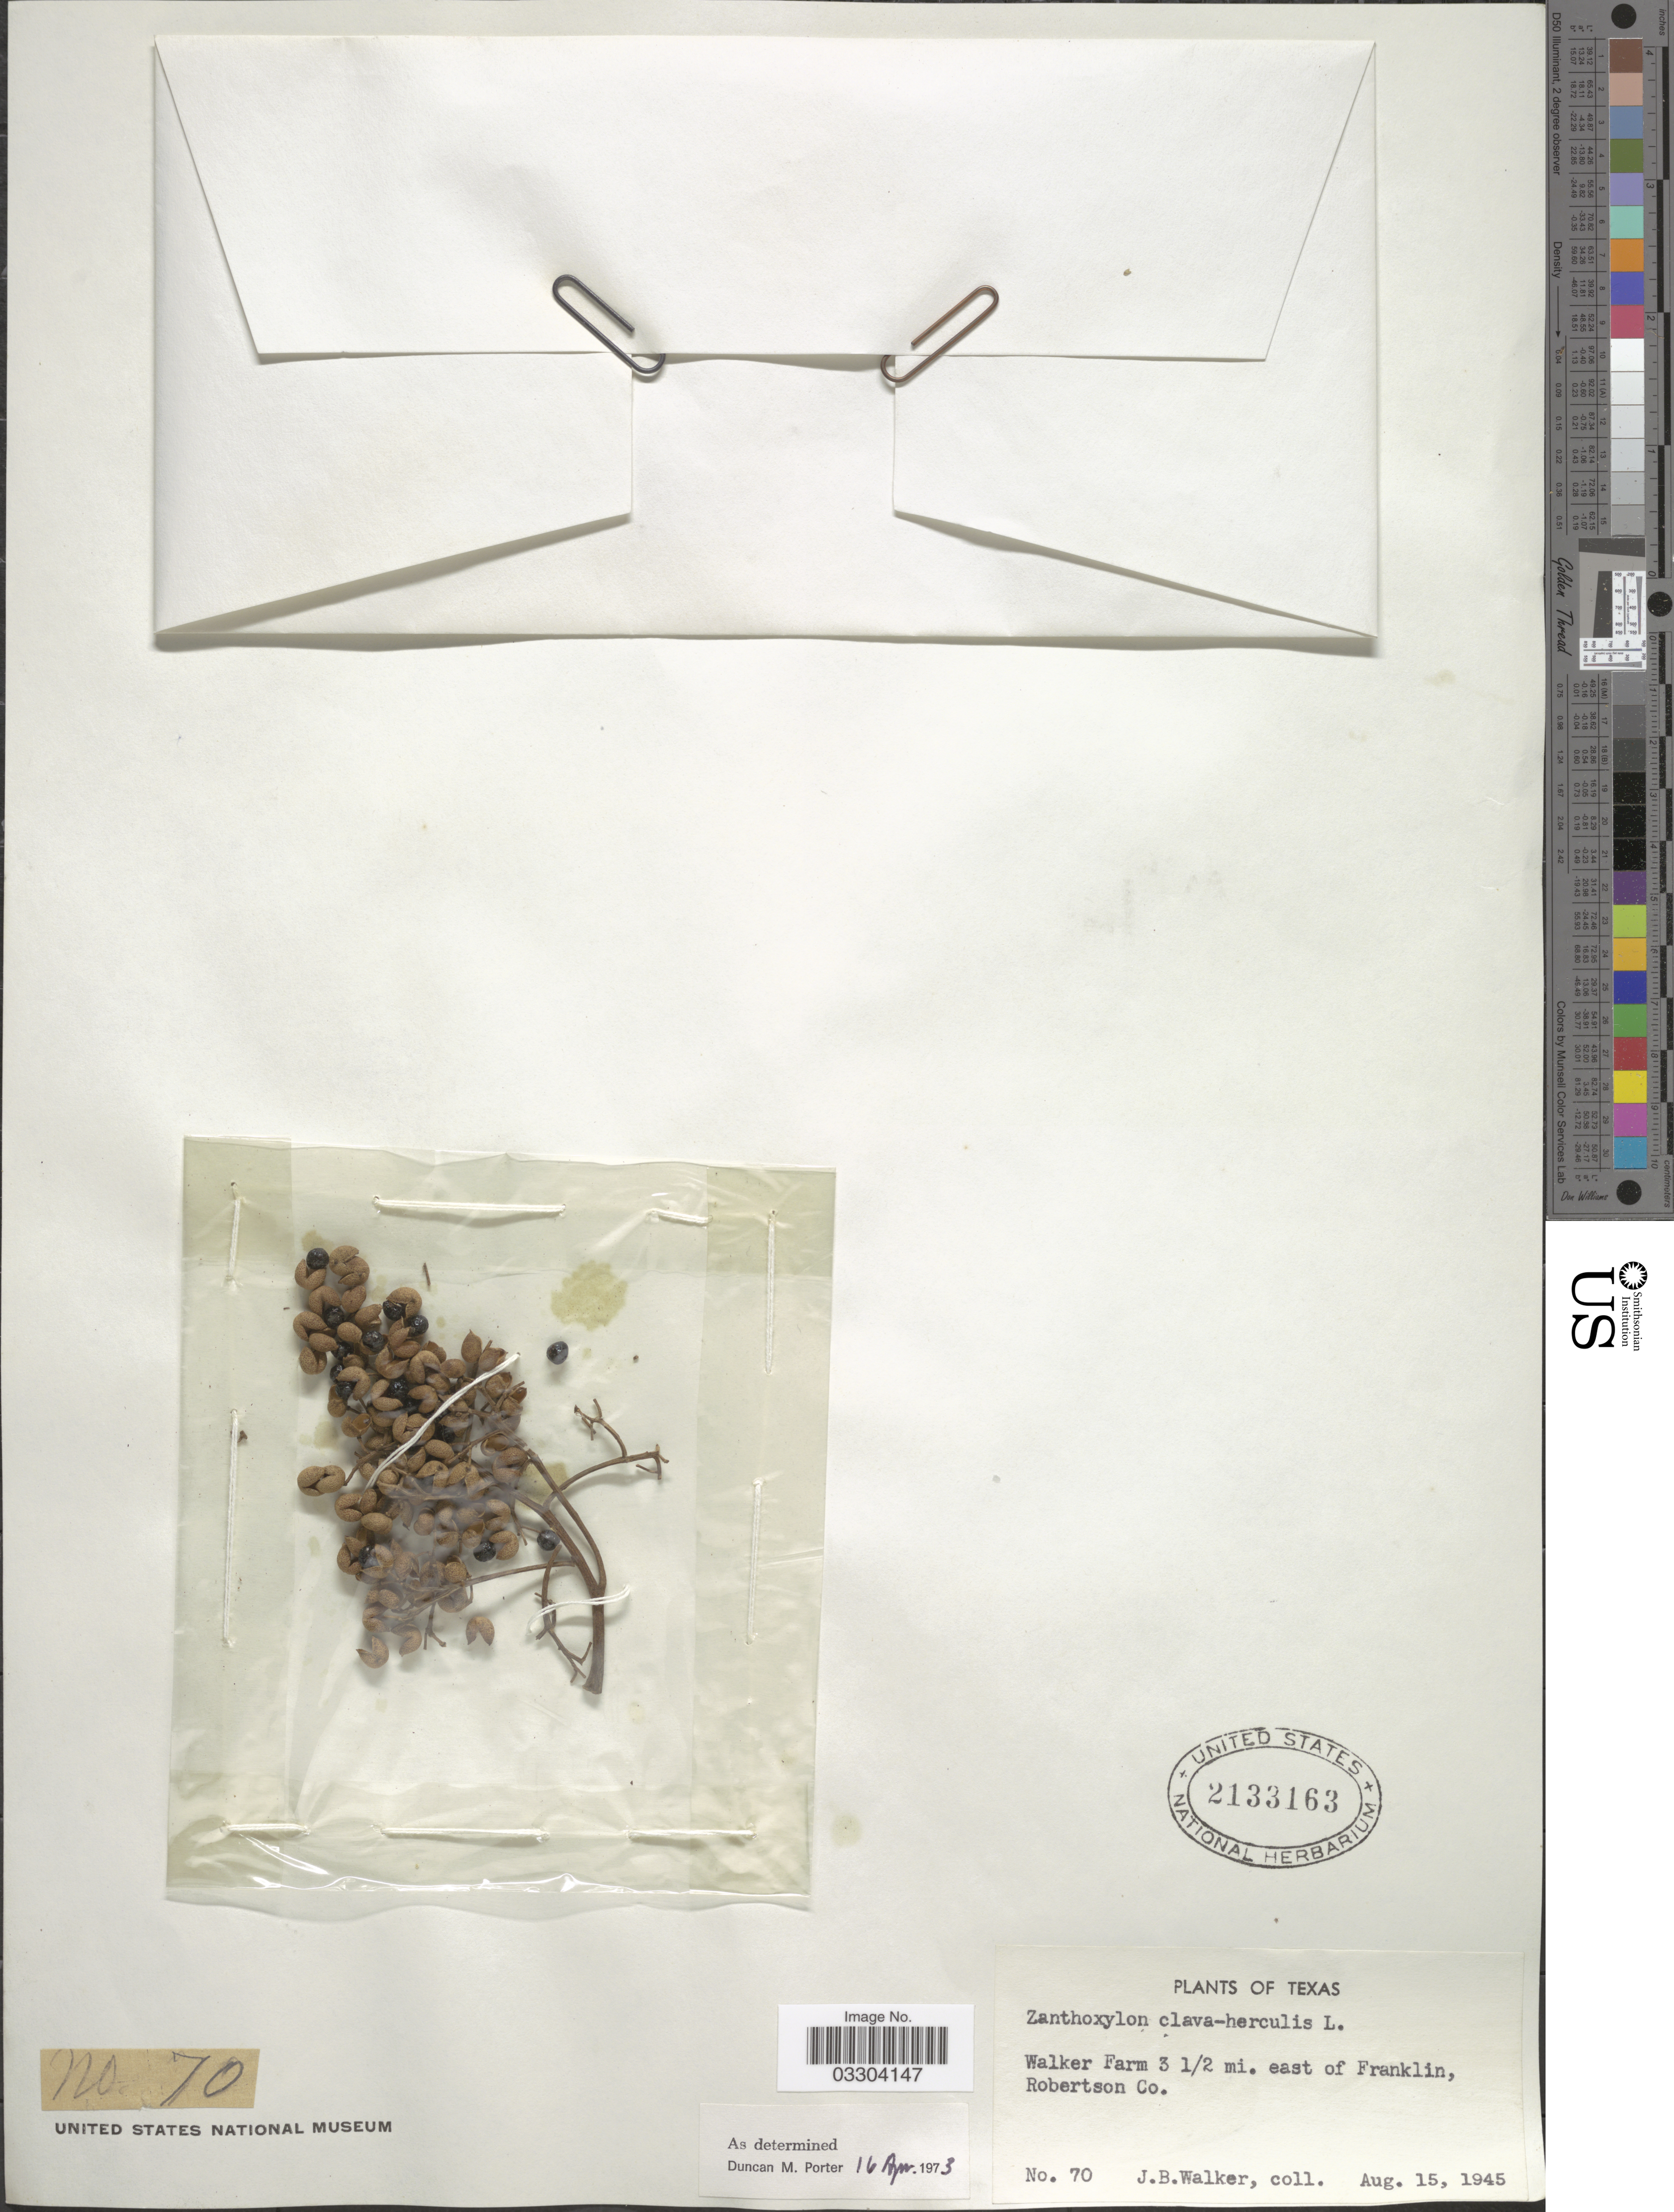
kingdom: Plantae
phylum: Tracheophyta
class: Magnoliopsida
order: Sapindales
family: Rutaceae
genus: Zanthoxylum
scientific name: Zanthoxylum clava-herculis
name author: L.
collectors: J. Walker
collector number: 70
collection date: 1945-08-15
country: United States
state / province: Texas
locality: Walker Farm 3½ mi. east of Franklin, Robertson Co.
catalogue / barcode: US 2133163